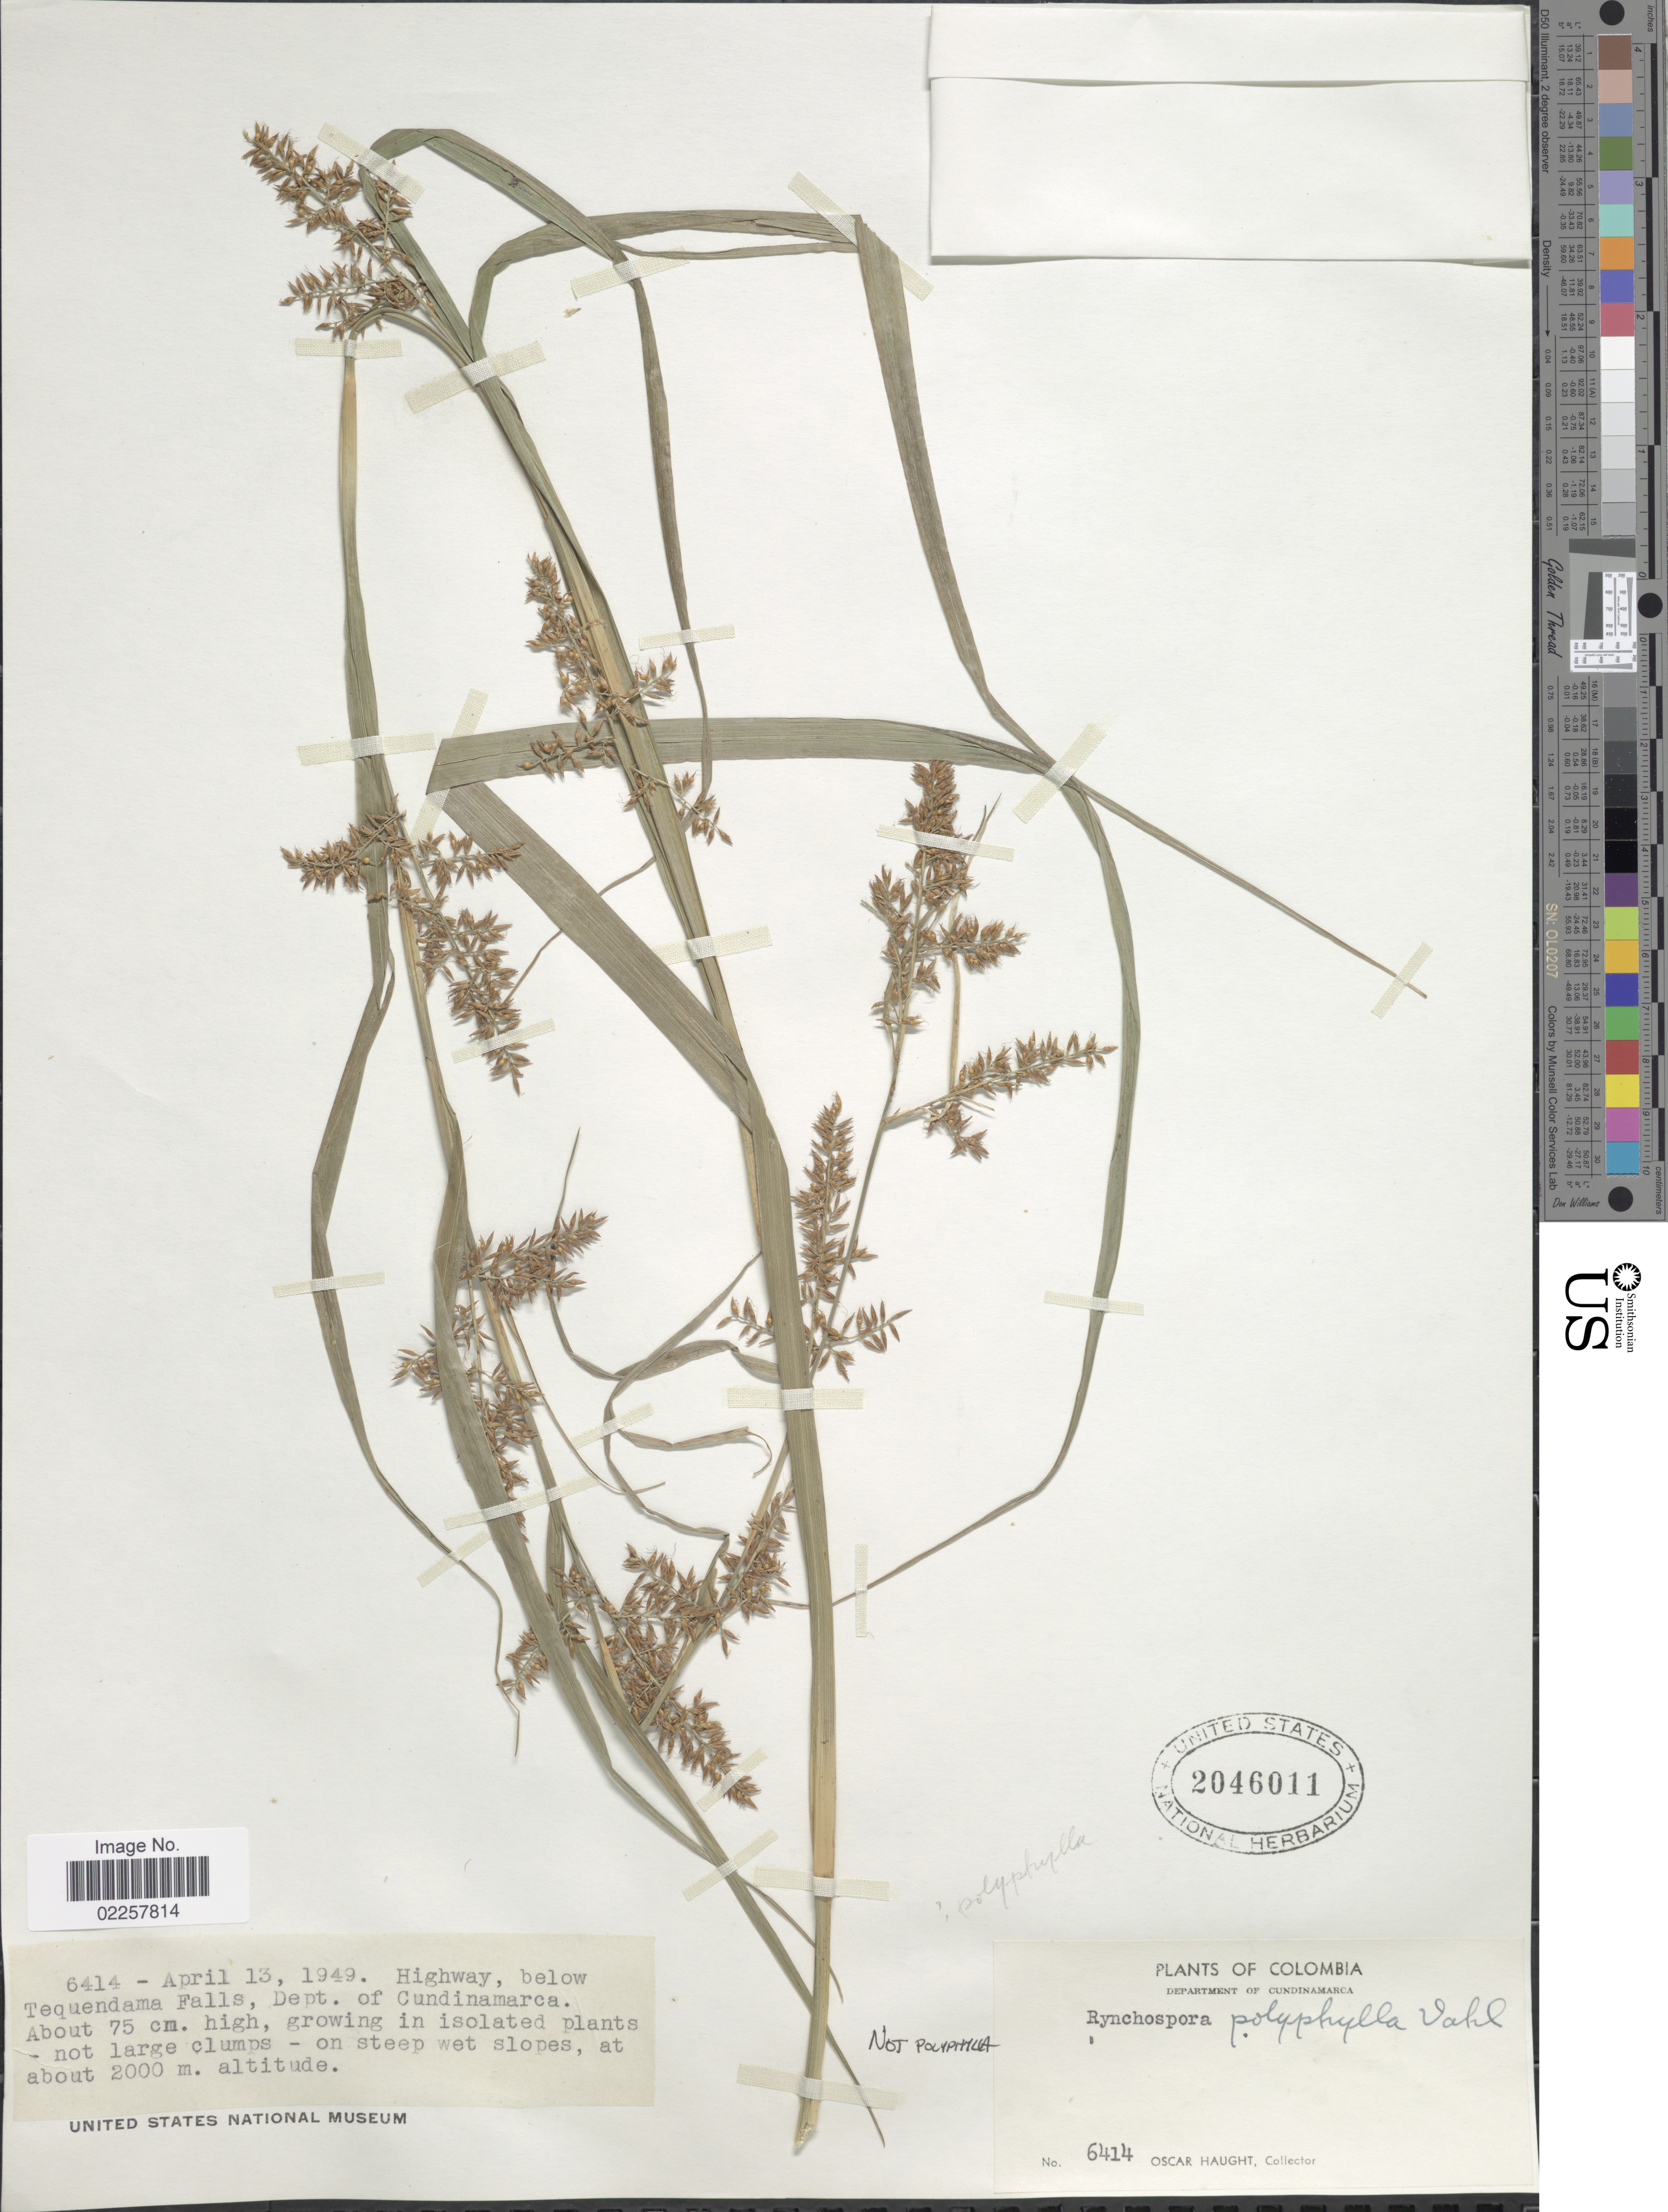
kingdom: Plantae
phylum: Tracheophyta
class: Liliopsida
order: Poales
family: Cyperaceae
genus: Rhynchospora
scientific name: Rhynchospora sp.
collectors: O. L. Haught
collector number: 6414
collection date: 1949-04-13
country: Colombia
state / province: Cundinamarca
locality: Departmento of Cundinamarca, Highway, below Tequendama Falls, Dept. of Cundinamarca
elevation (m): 2000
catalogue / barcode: US 2046011